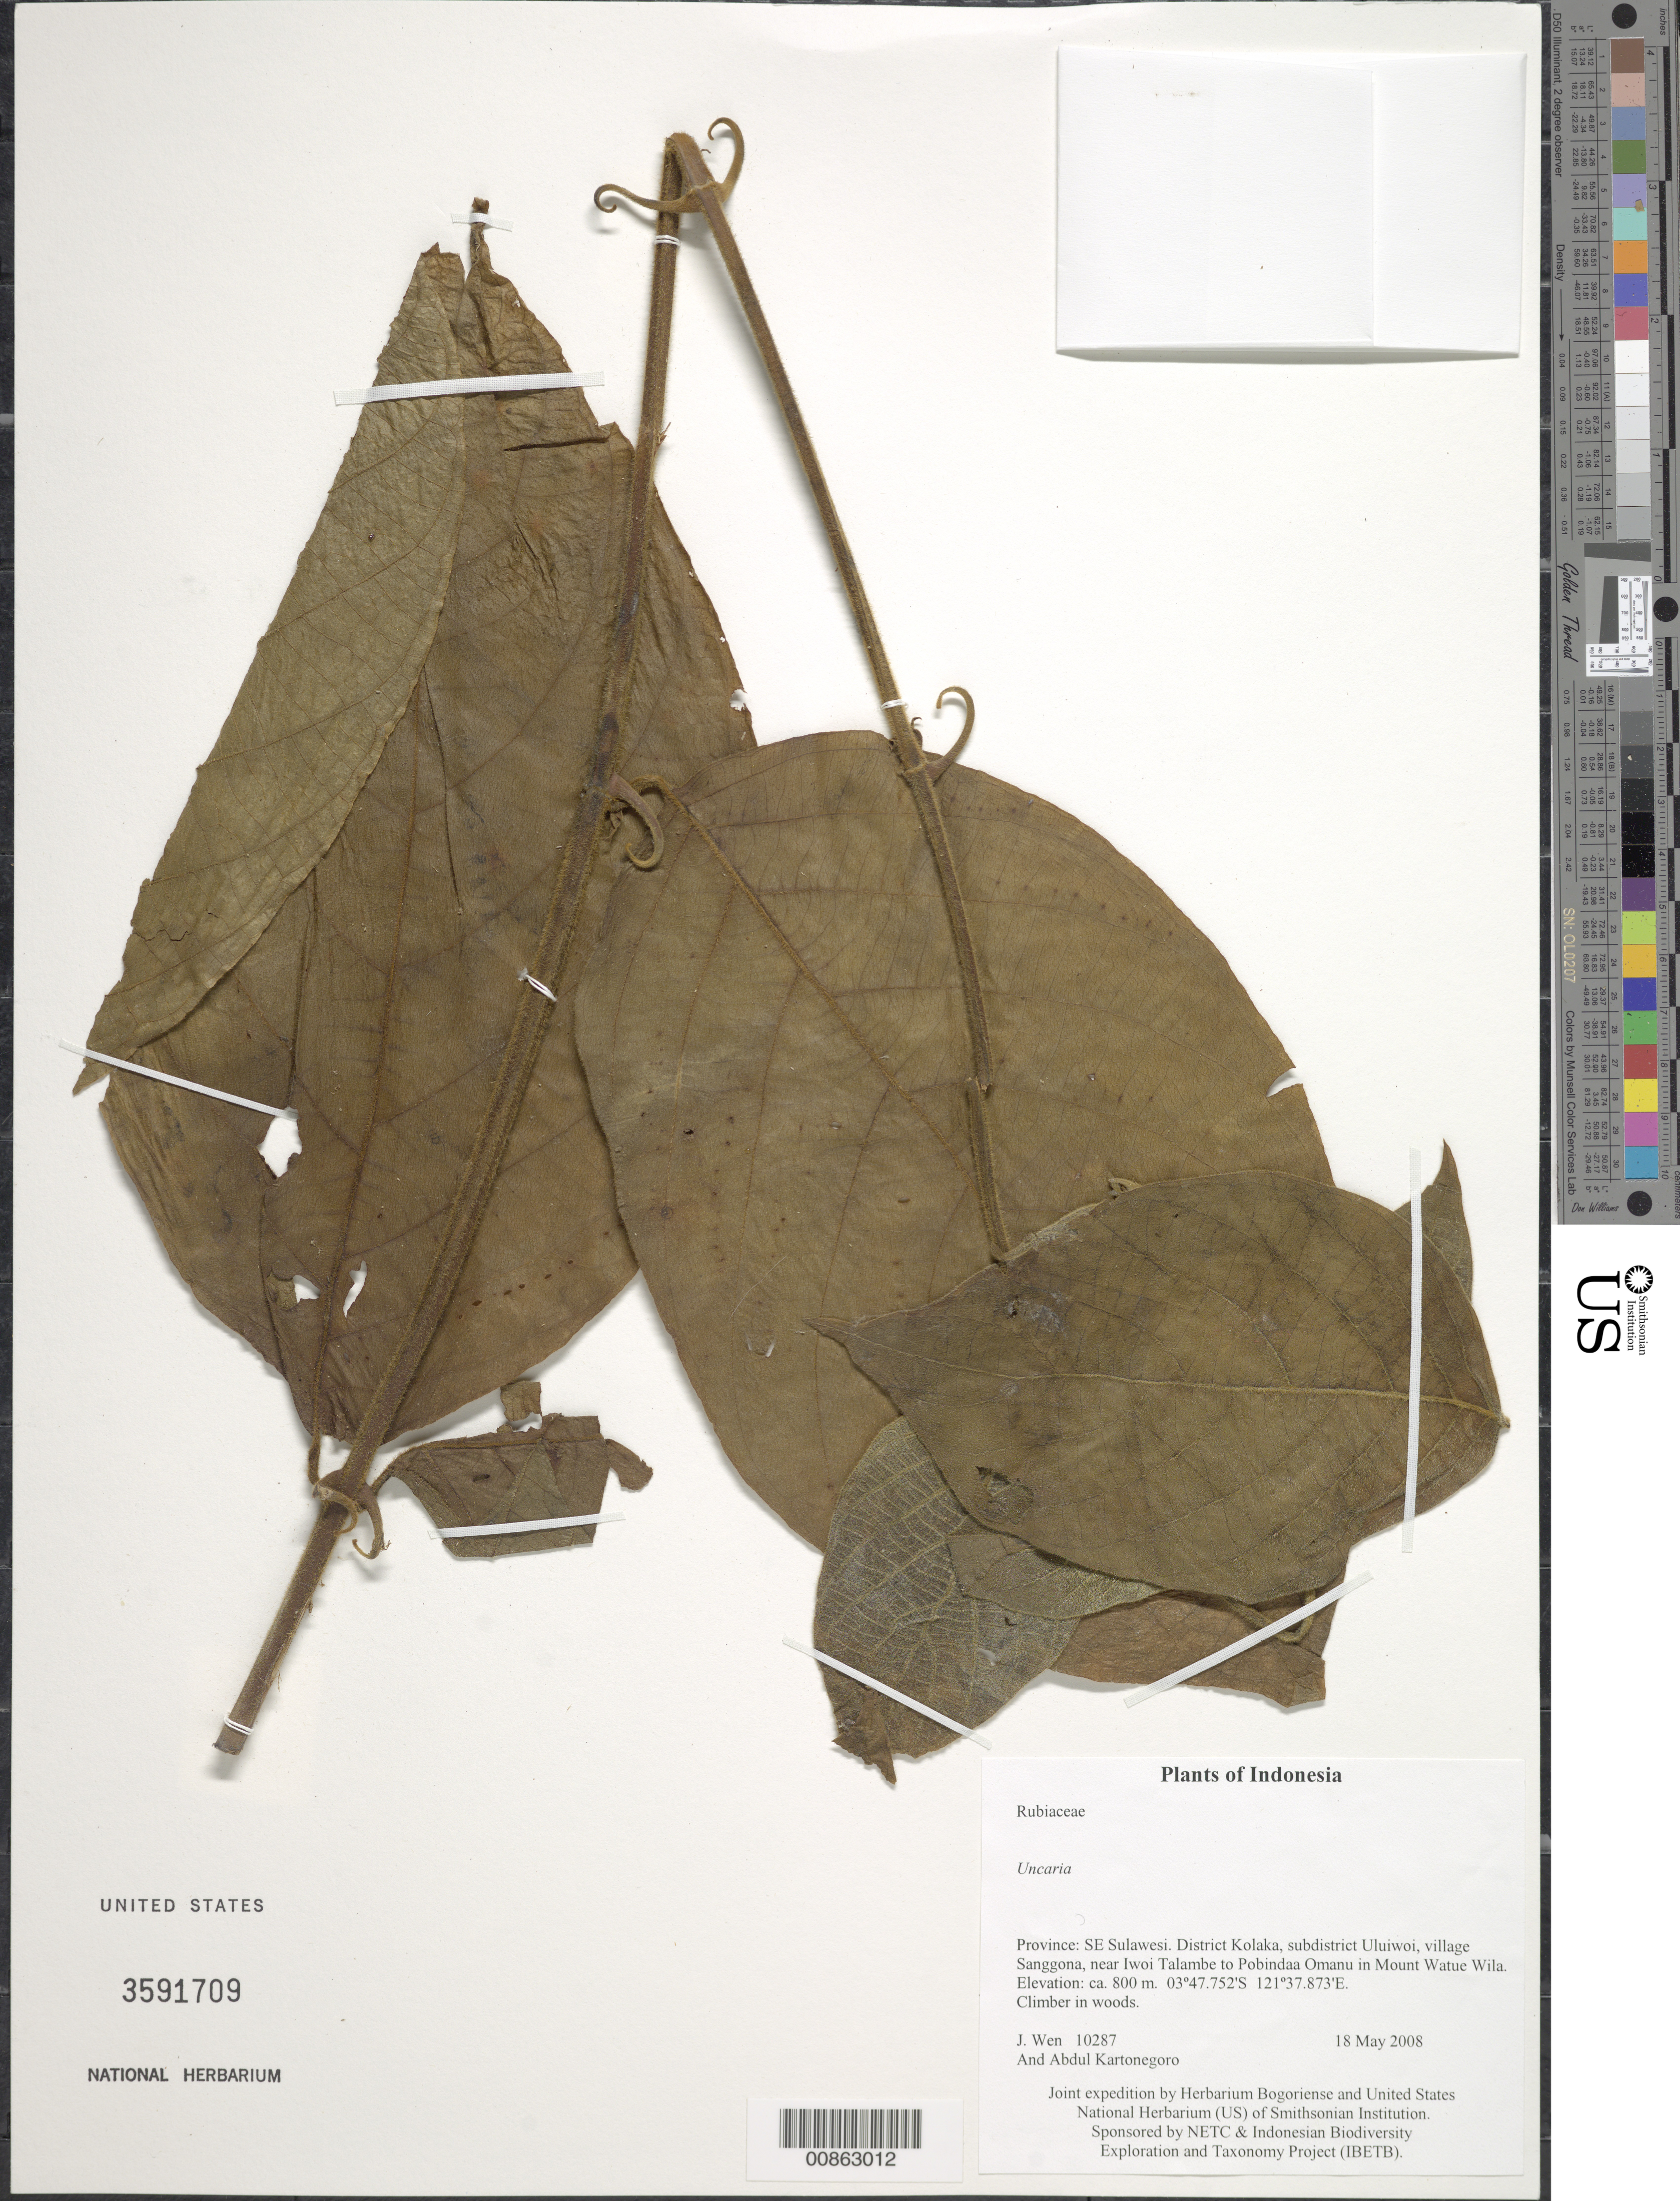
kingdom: Plantae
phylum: Tracheophyta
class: Magnoliopsida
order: Gentianales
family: Rubiaceae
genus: Uncaria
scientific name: Uncaria sp.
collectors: J. Wen & A. Kartonegoro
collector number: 10287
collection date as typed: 18 May 2008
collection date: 2008-05-18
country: Indonesia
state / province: Sulawesi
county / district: Sulawesi Tenggara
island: Sulawesi [Celebes]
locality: District Kolaka, subdistrict Uluiwoi, village Sanggona, near Iwoi Talambe to Pobindaa Omanu in Mount Watue Wila.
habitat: In woods.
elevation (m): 800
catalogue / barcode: US 3591709